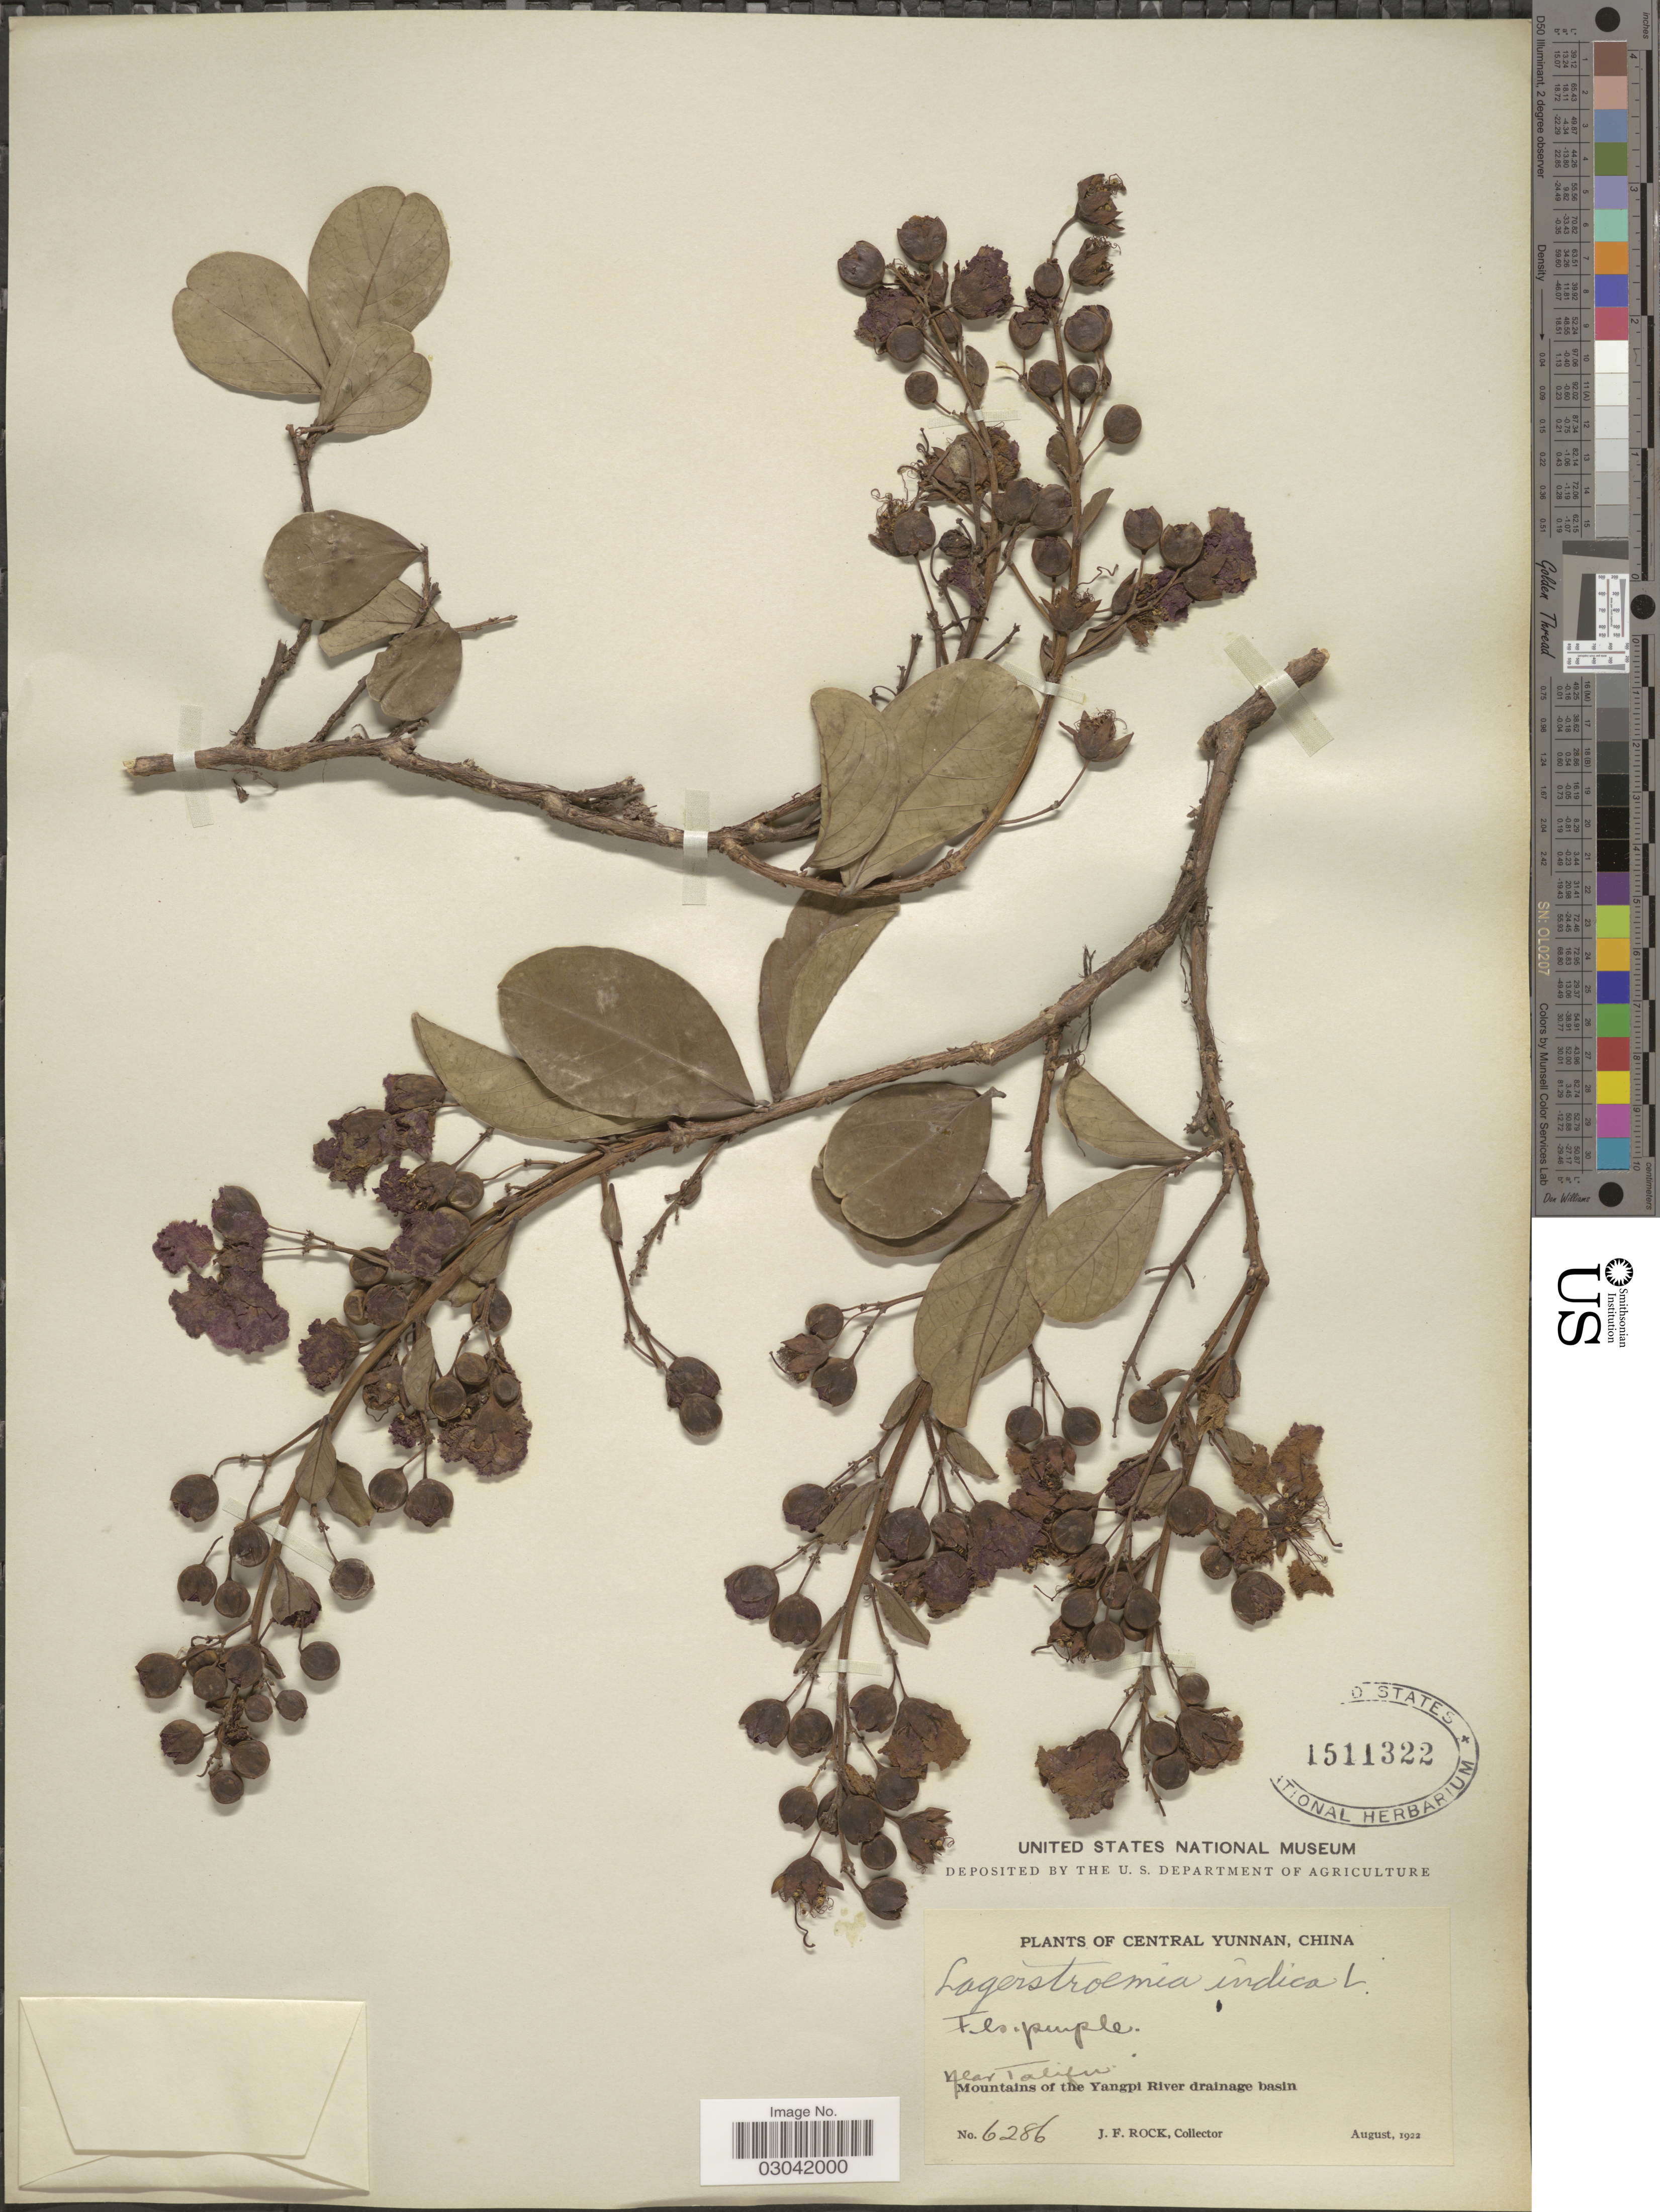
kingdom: Plantae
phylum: Tracheophyta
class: Magnoliopsida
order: Myrtales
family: Lythraceae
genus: Lagerstroemia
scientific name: Lagerstroemia indica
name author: L.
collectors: J. Rock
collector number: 6286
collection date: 1922-08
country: China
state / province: Yunnan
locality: Central Yunnan. Near Talifu. Mountains of the Yangpi River drainage basin.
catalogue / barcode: US 1511322